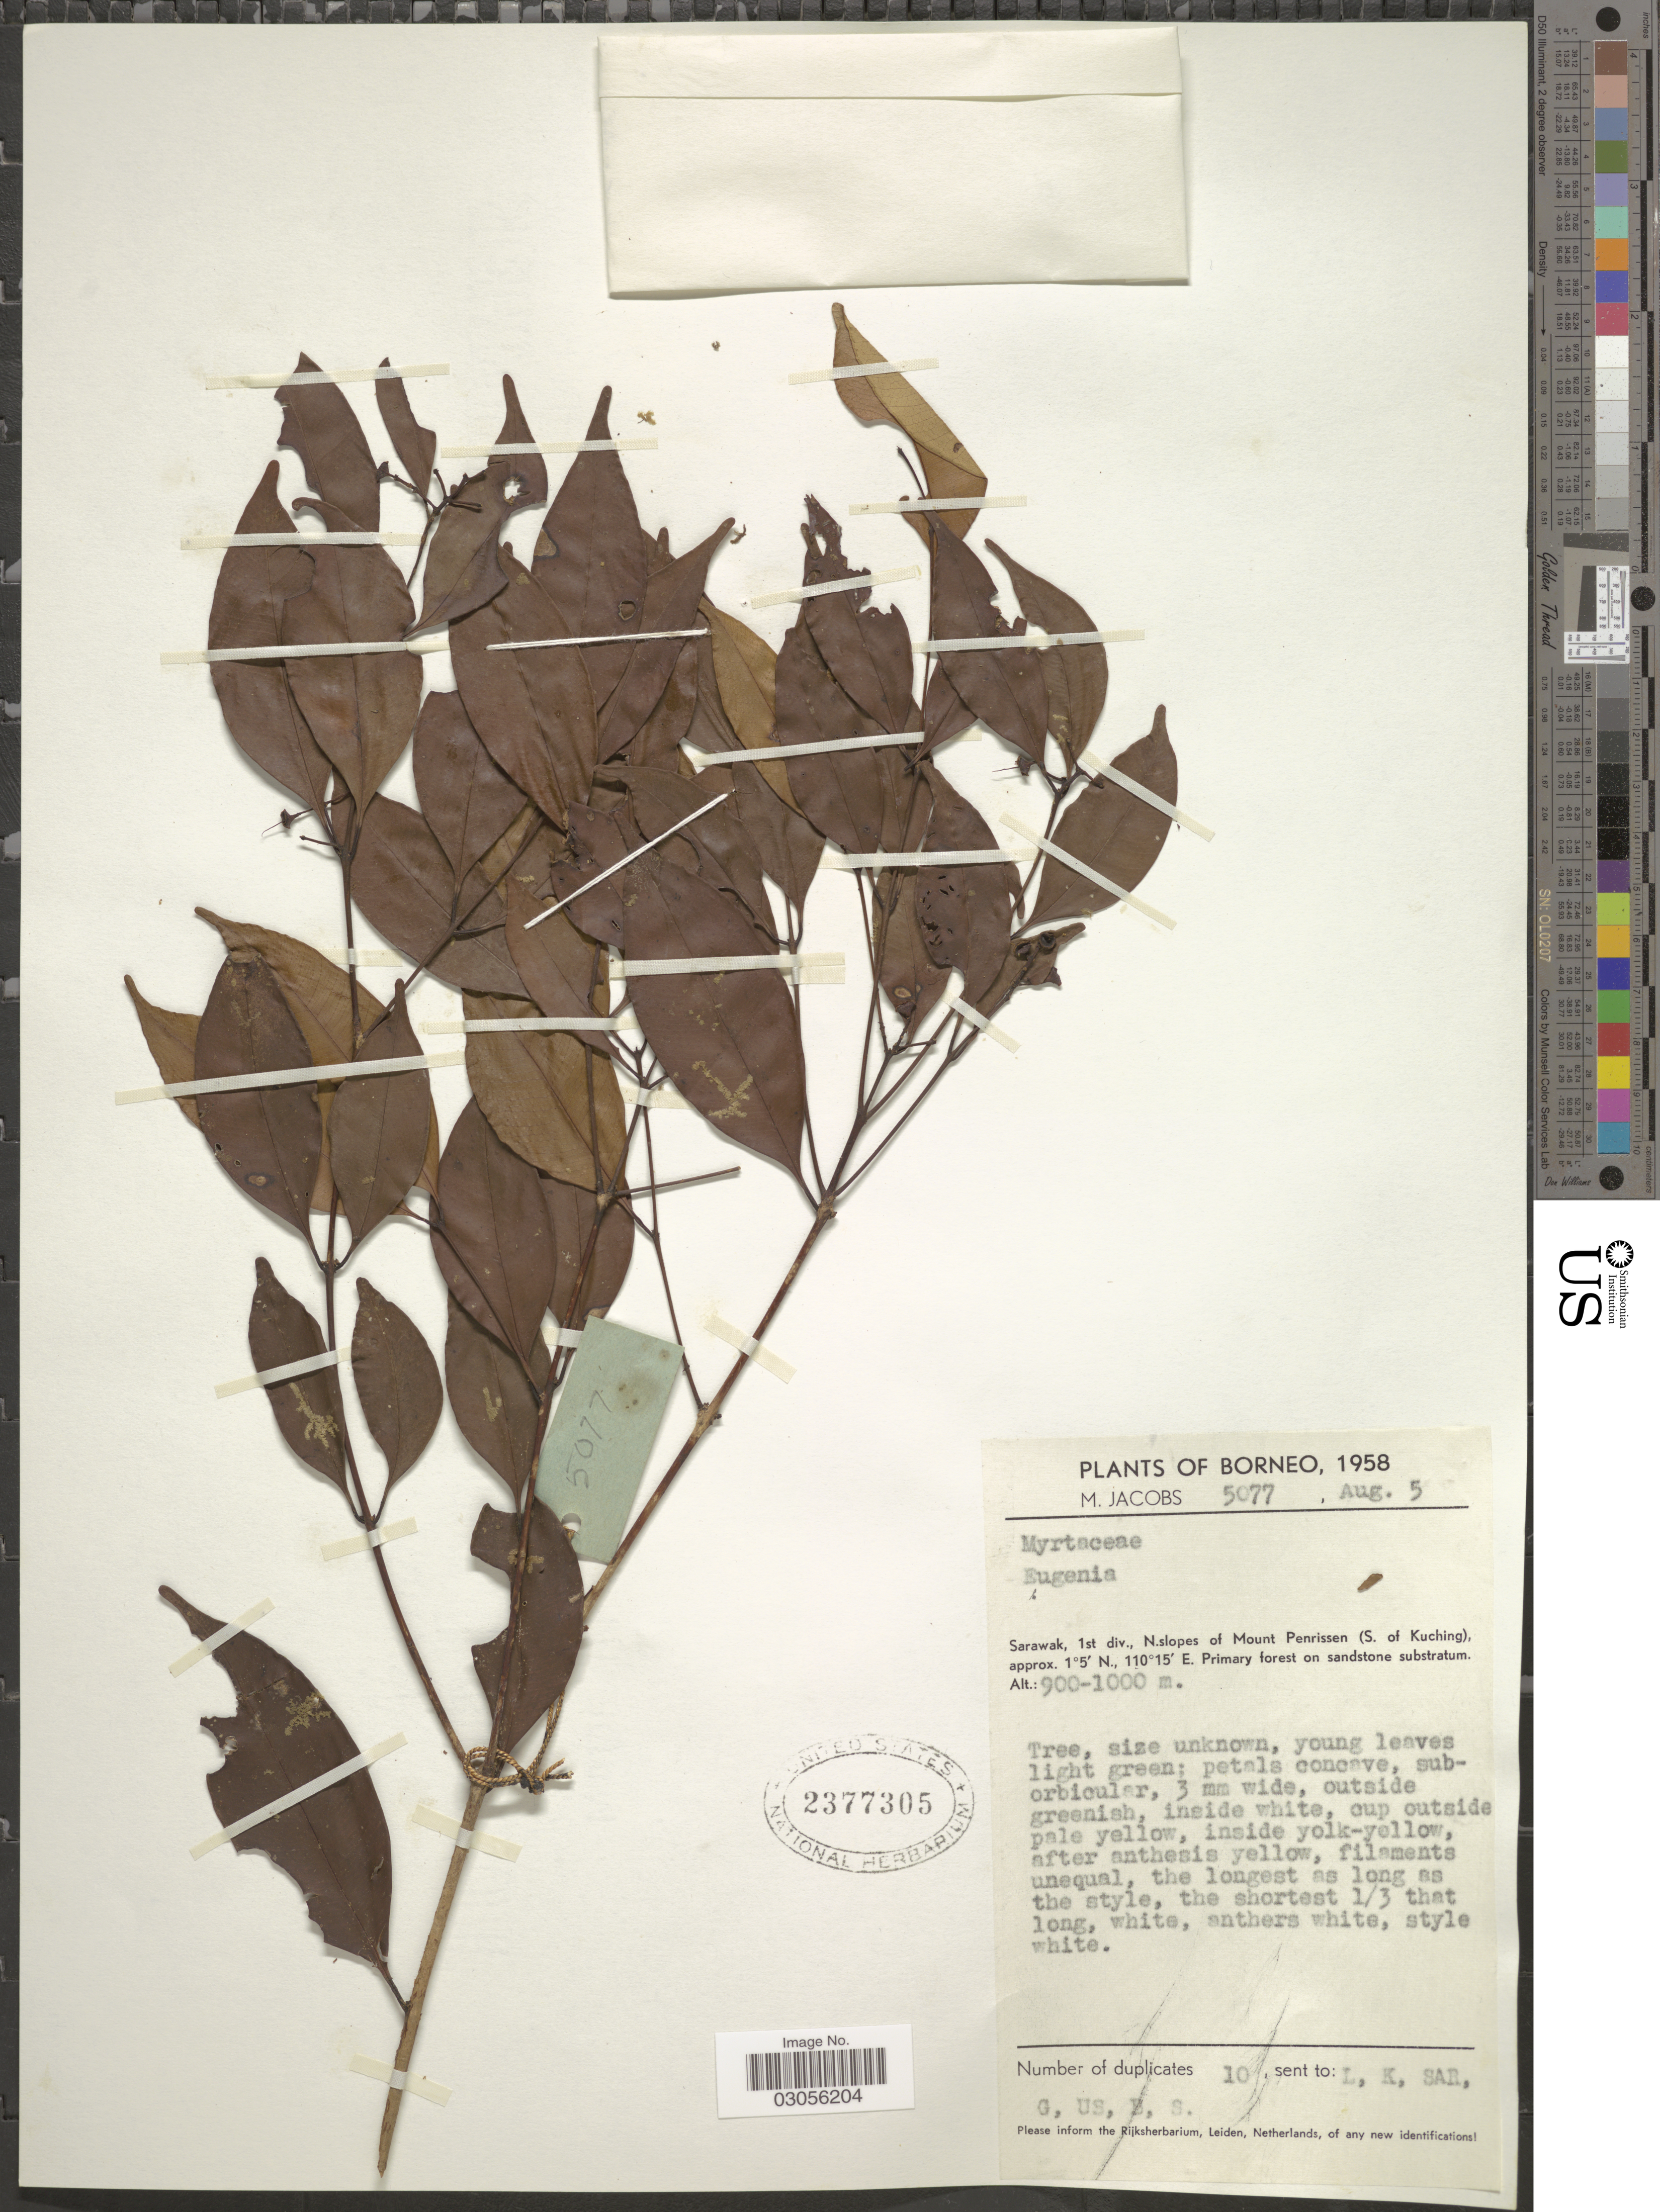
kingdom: Plantae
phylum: Tracheophyta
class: Magnoliopsida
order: Myrtales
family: Myrtaceae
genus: Syzygium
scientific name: Syzygium sp.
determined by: Strong, M. T., (US), Smithsonian Institution - National Museum of Natural History (UNITED STATES)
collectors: M. Jacobs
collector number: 5077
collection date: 1958-08-05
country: Malaysia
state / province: Sarawak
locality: Borneo. Sarawak, 1st div., N. slopes of Mount Penrissen (S. of Kuching).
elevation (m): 900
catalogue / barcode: US 2377305